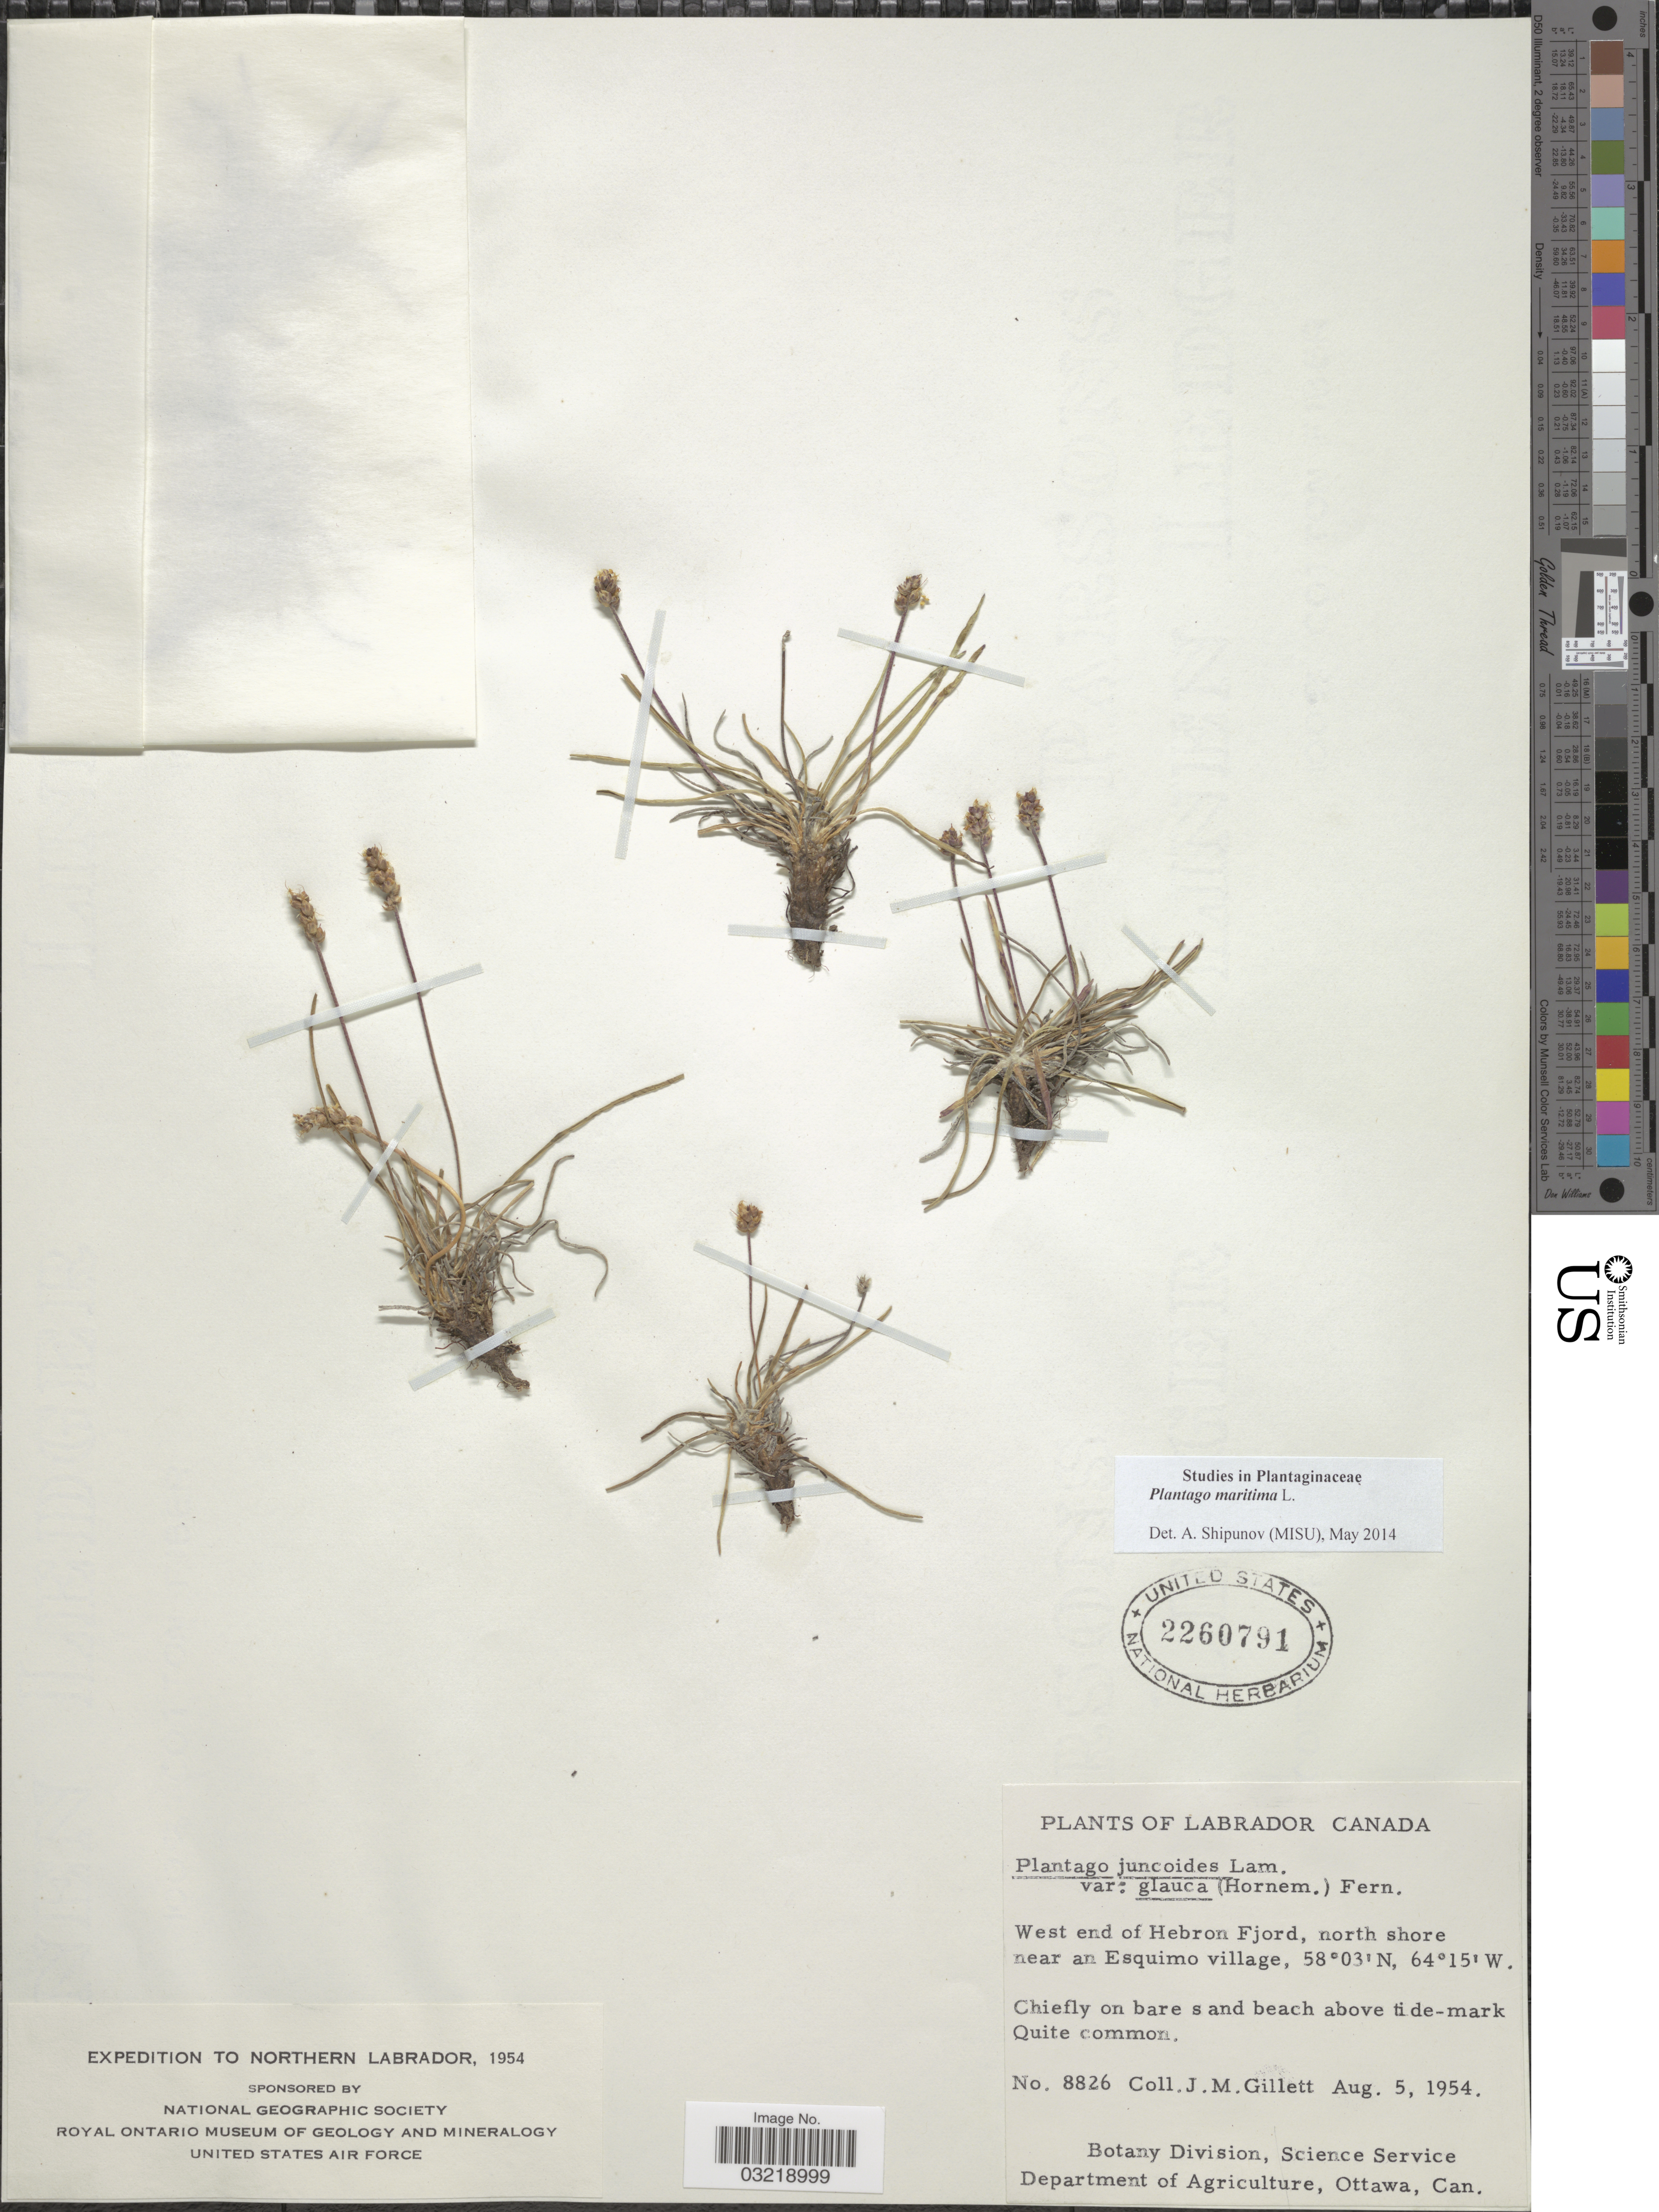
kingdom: Plantae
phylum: Tracheophyta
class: Magnoliopsida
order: Lamiales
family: Plantaginaceae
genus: Plantago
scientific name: Plantago maritima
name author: L.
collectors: J. M. Gillett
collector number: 8826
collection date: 1954-08-05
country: Canada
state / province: Newfoundland and Labrador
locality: Labrador. West end of Hebron Fjord, north shore near an Esquimo village.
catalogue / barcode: US 2260791